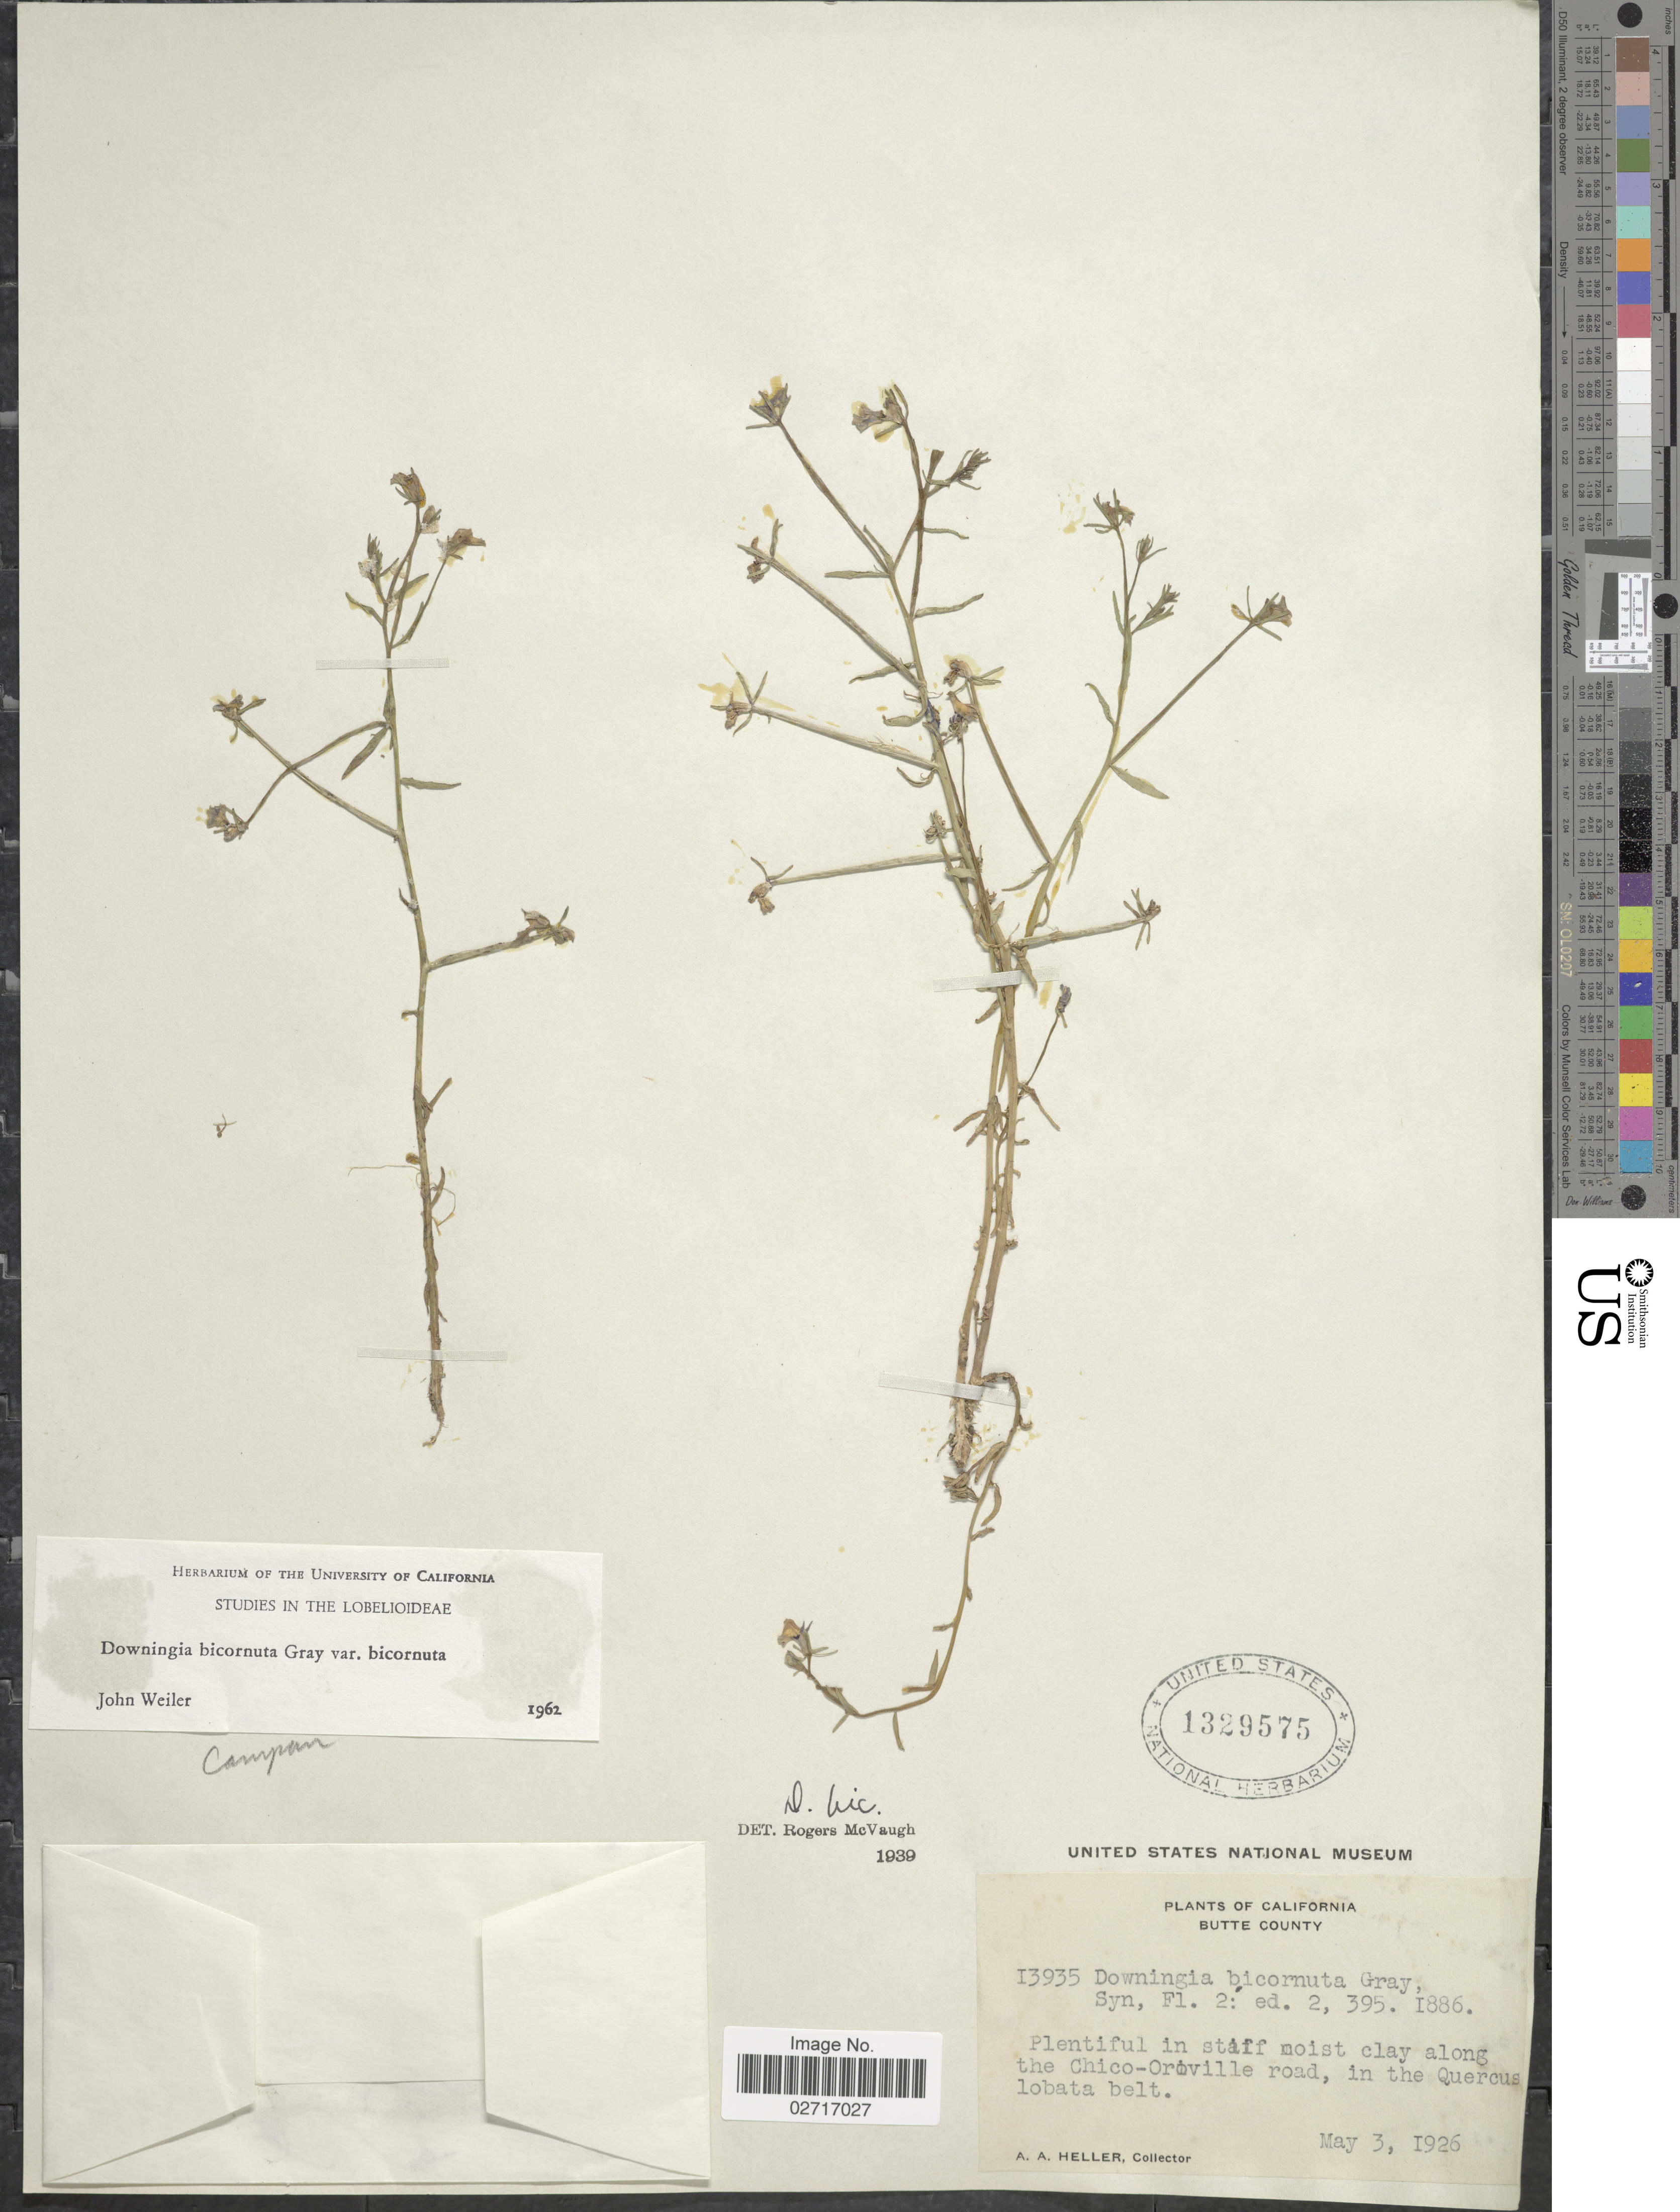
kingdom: Plantae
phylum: Tracheophyta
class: Magnoliopsida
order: Asterales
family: Campanulaceae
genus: Downingia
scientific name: Downingia bicornuta var. bicornuta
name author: A. Gray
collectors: A. A. Heller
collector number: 13935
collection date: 1926-05-03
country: United States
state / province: California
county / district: Butte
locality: Butte County. Plentiful in stiff moist clay along Chico- Oroville road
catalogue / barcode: US 1329575